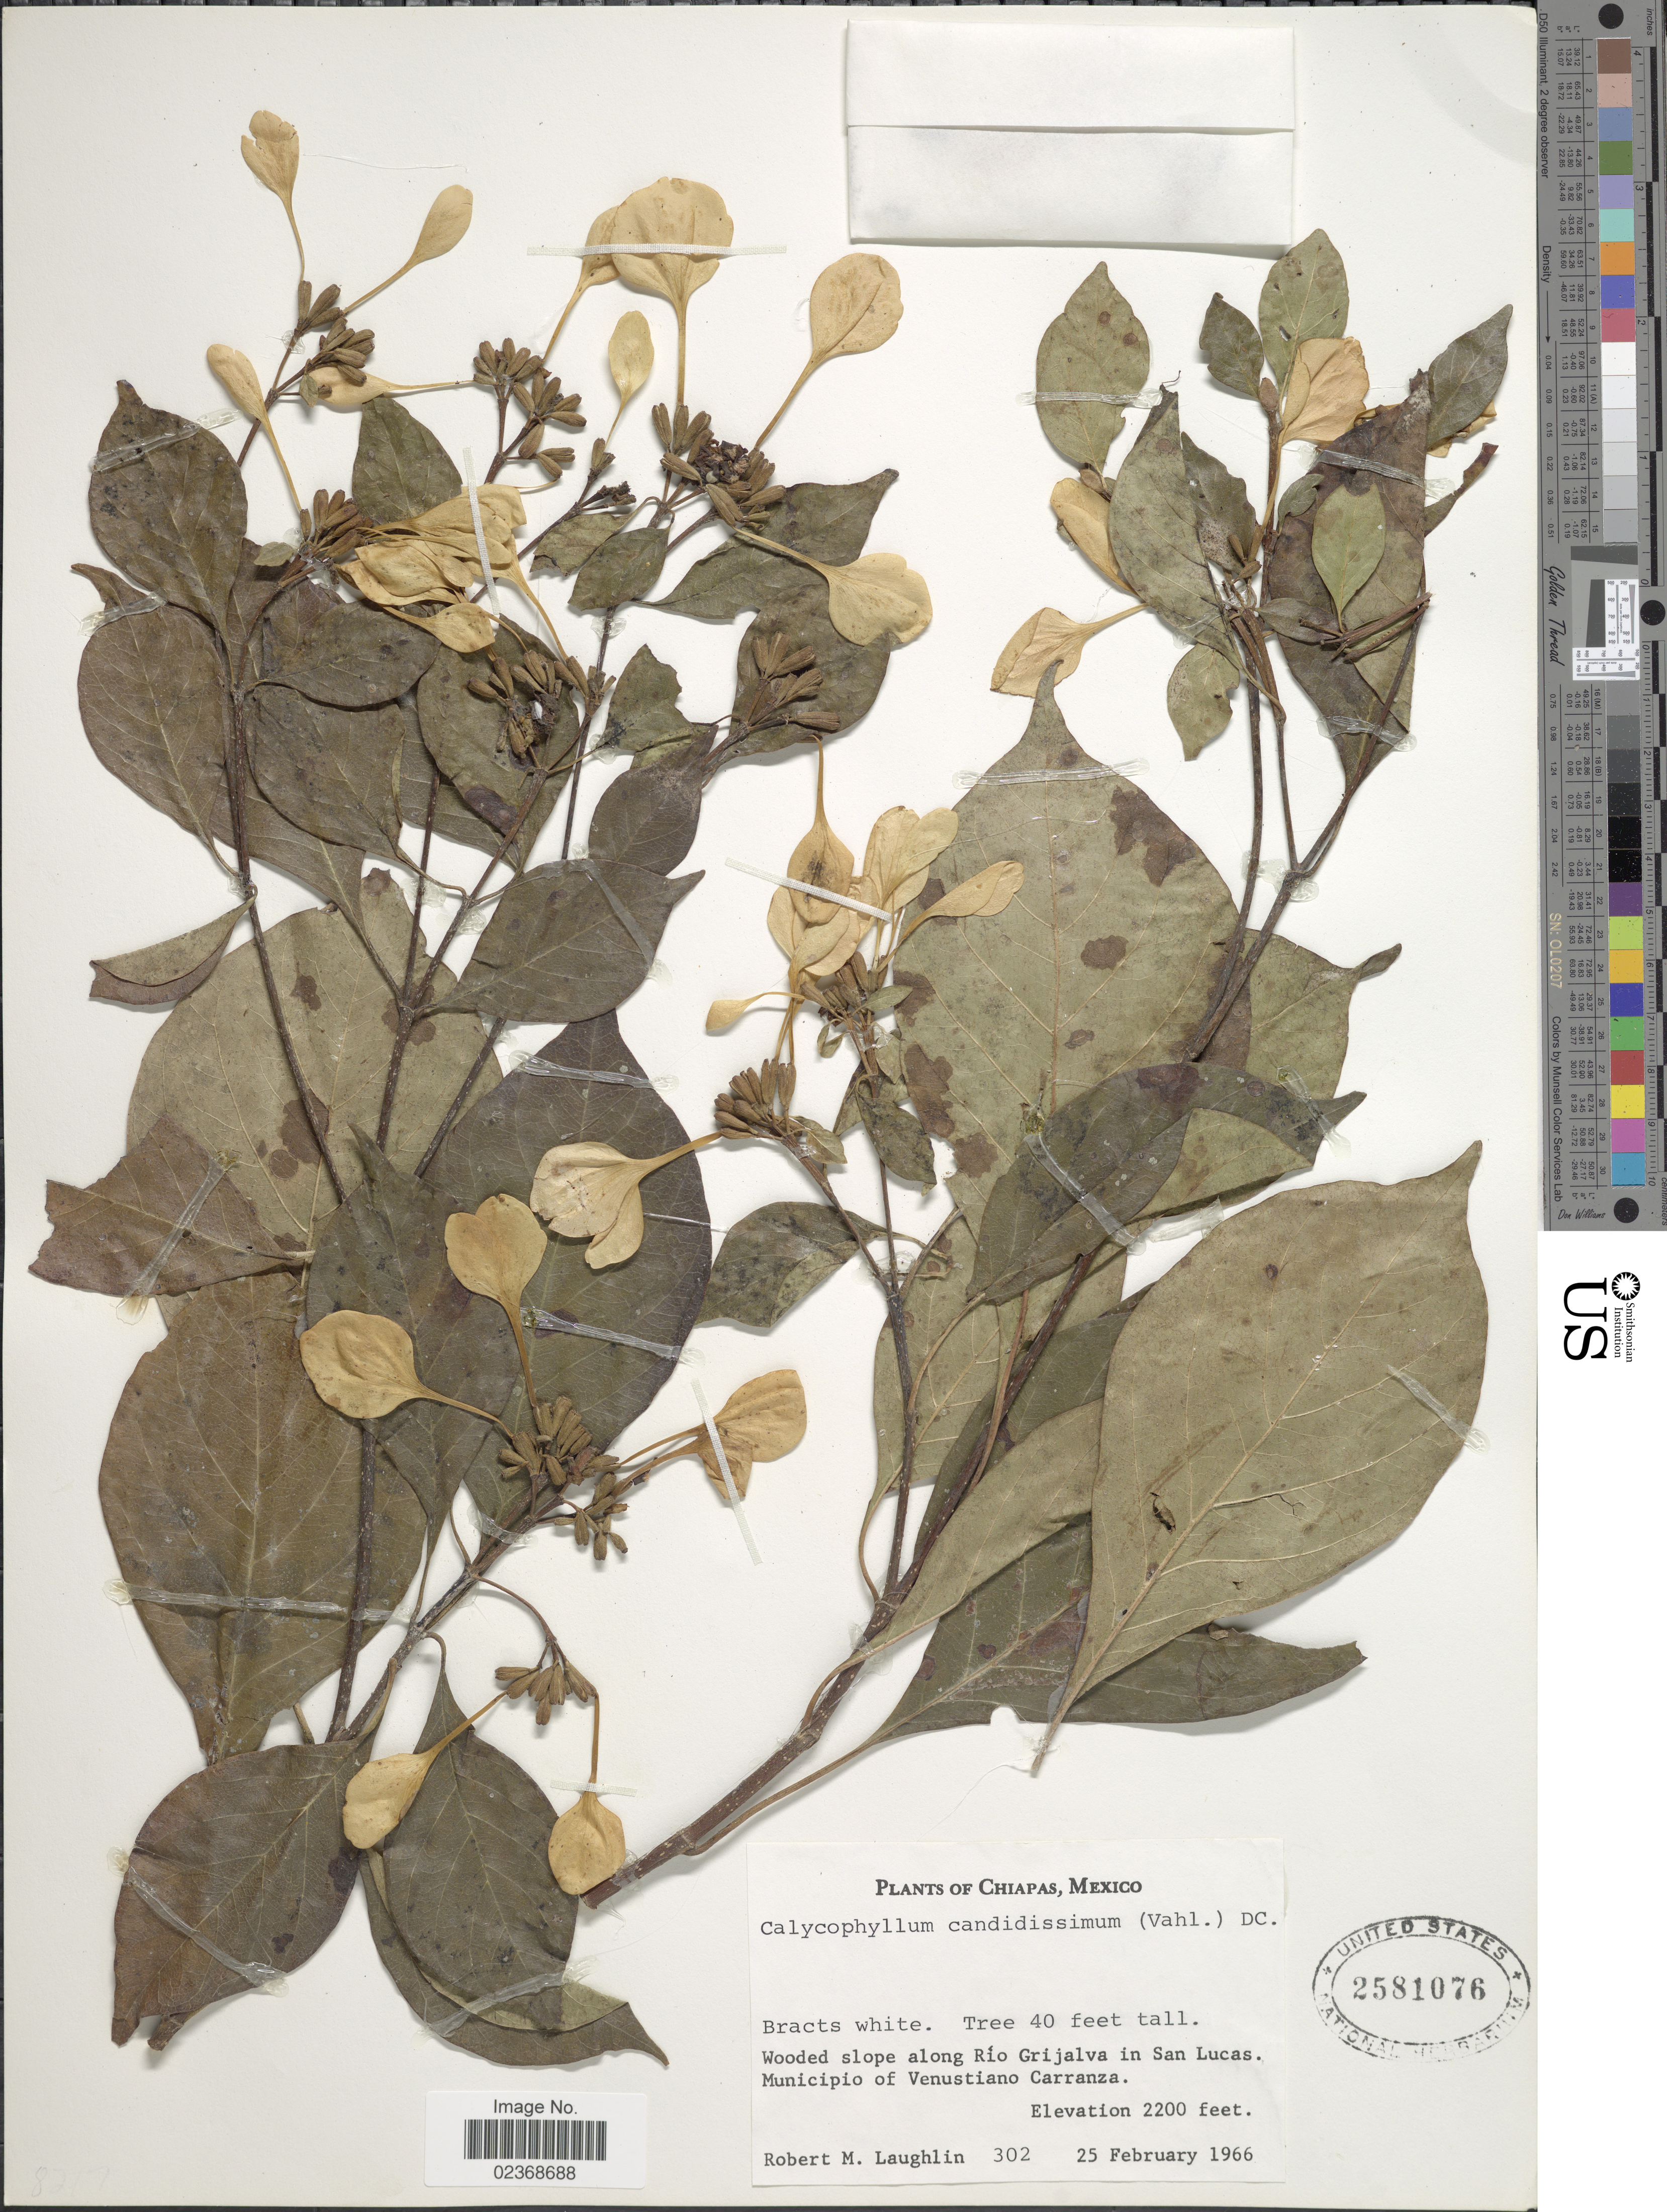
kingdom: Plantae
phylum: Tracheophyta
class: Magnoliopsida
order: Gentianales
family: Rubiaceae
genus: Calycophyllum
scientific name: Calycophyllum candidissimum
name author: (Vahl) DC.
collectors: R. M. Laughlin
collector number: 302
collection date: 1966-02-25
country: Mexico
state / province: Chiapas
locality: Wooded slope along Rio Grijalva in San Lucas. Municipio of Venustiano Carranza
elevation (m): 671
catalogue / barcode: US 2581076